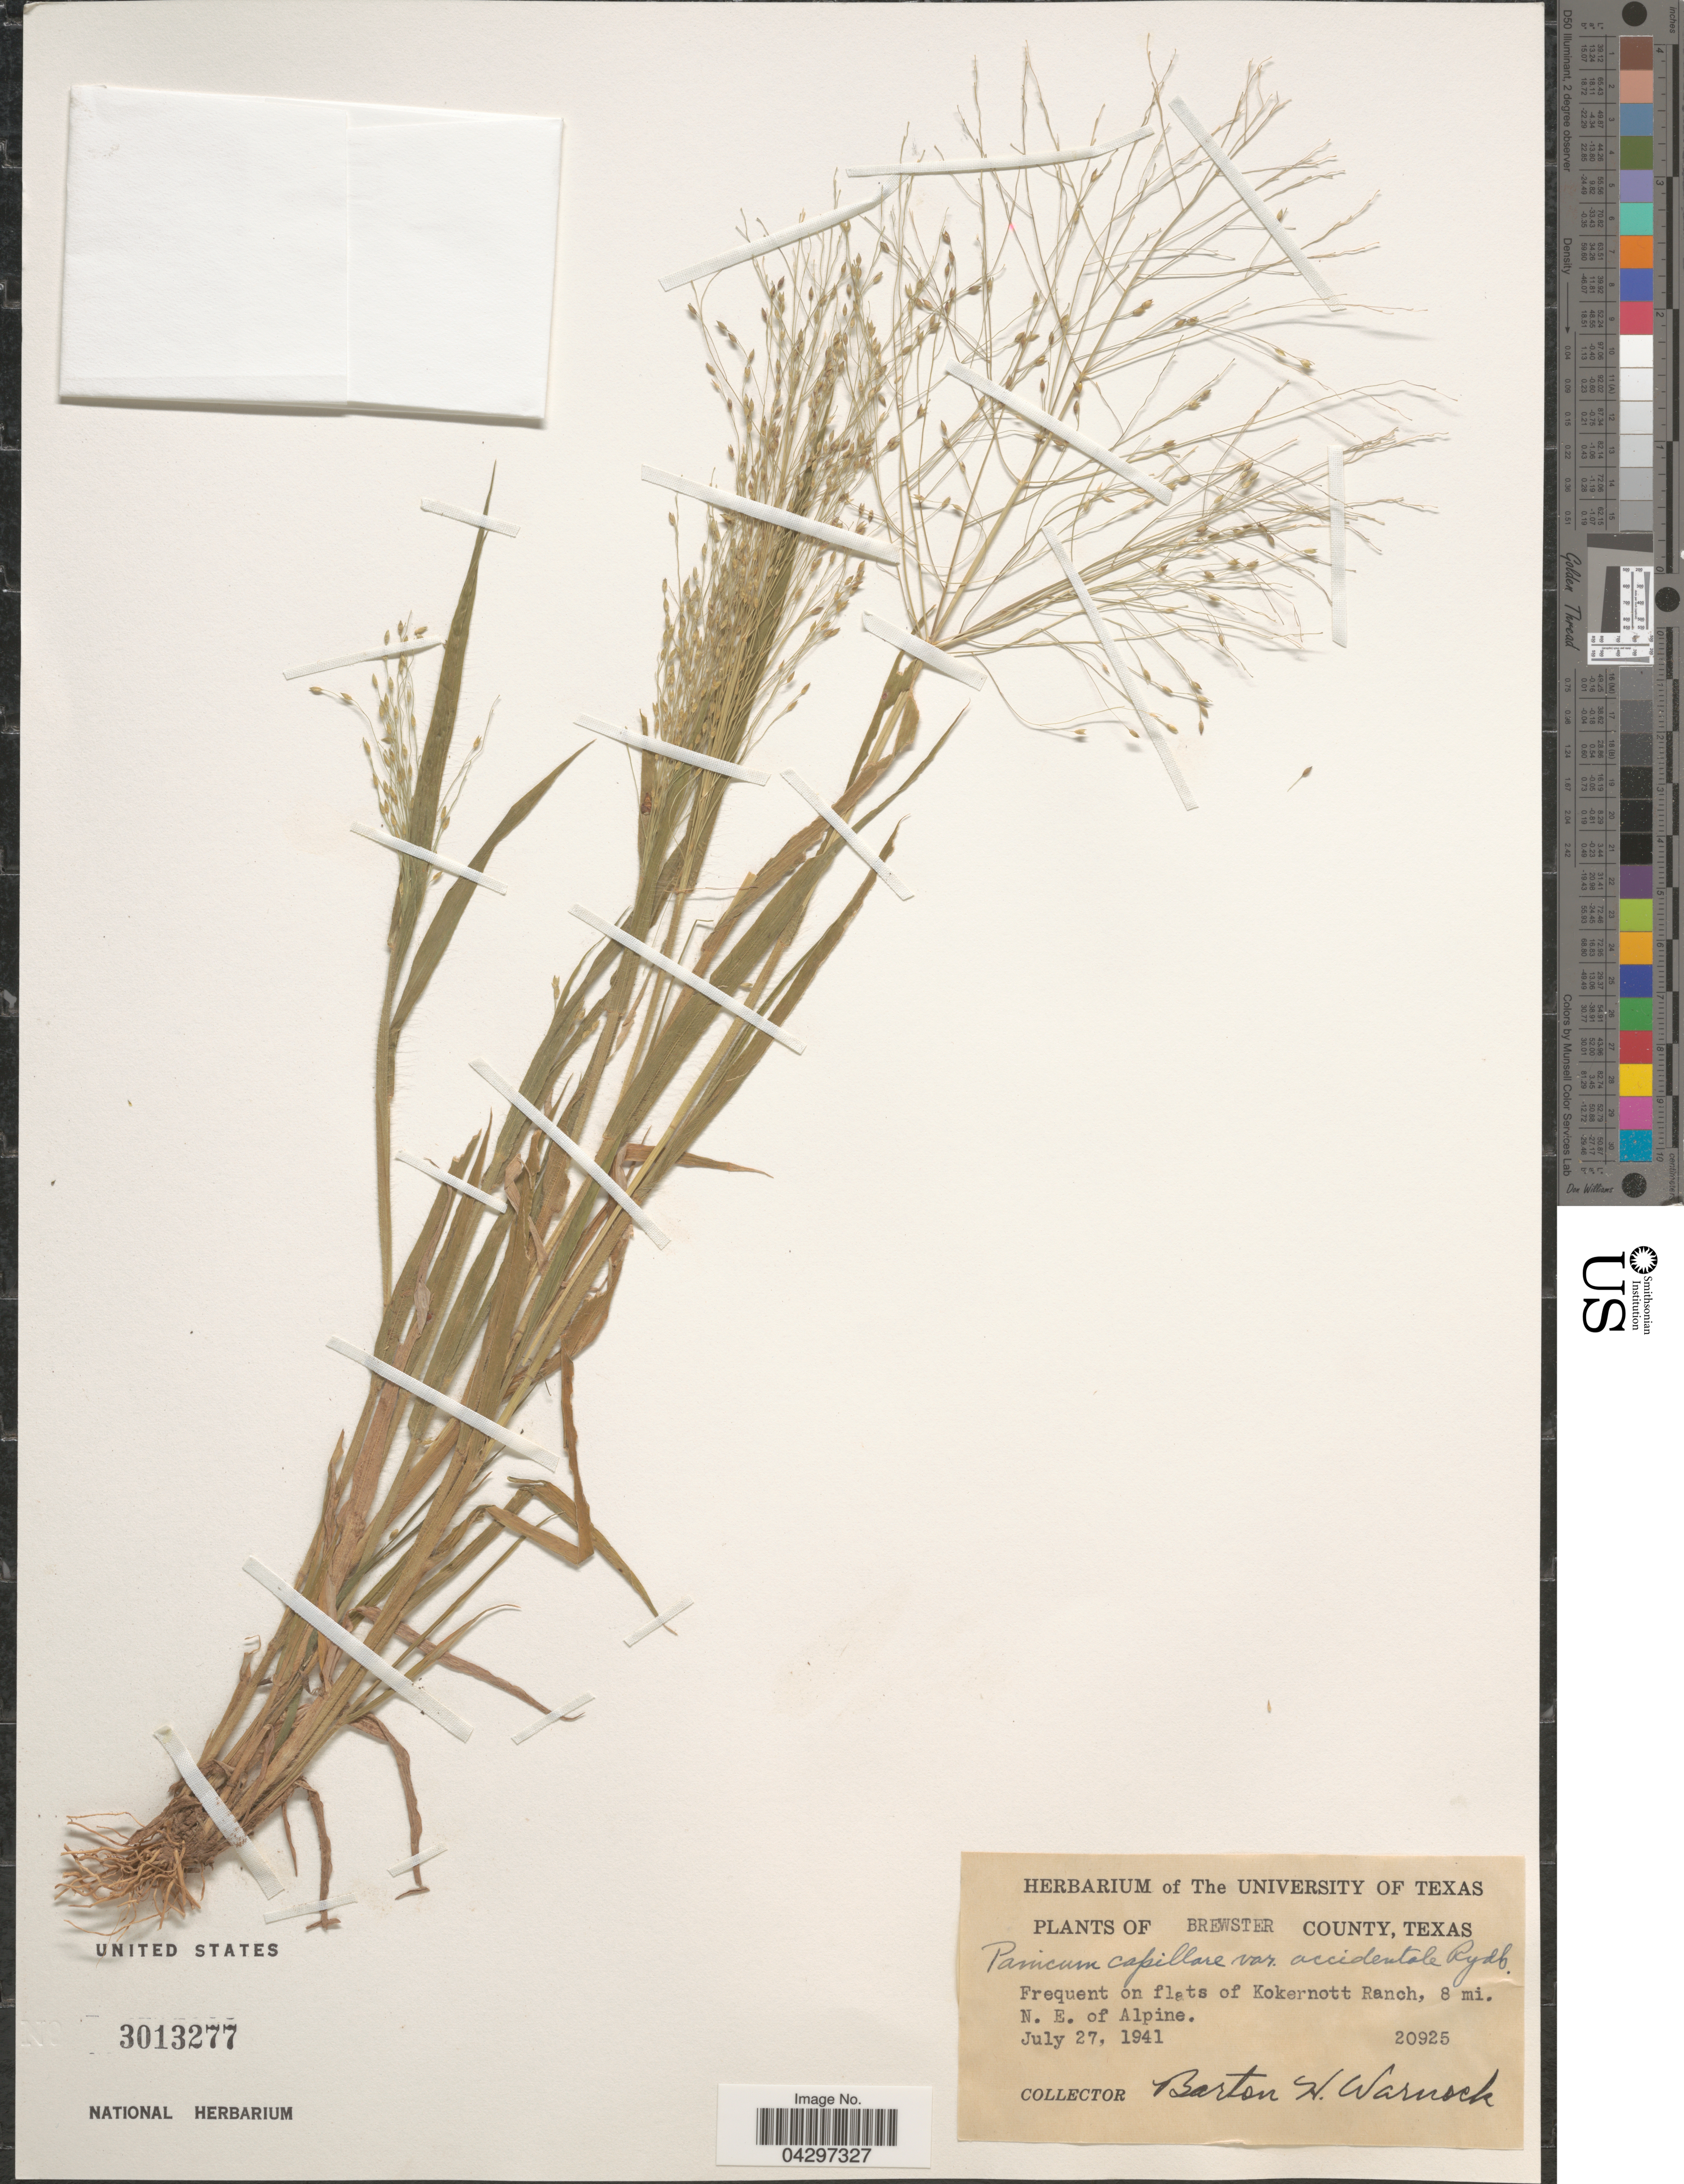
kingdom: Plantae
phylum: Tracheophyta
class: Liliopsida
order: Poales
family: Poaceae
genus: Panicum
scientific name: Panicum capillare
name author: L.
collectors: B. H. Warnock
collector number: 20925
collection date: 1941-07-27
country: United States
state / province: Texas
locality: Brewster County. Frequent on flats of Kokernott Ranch, 8 mi. N. E. of Alpine.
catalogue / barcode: US 3013277